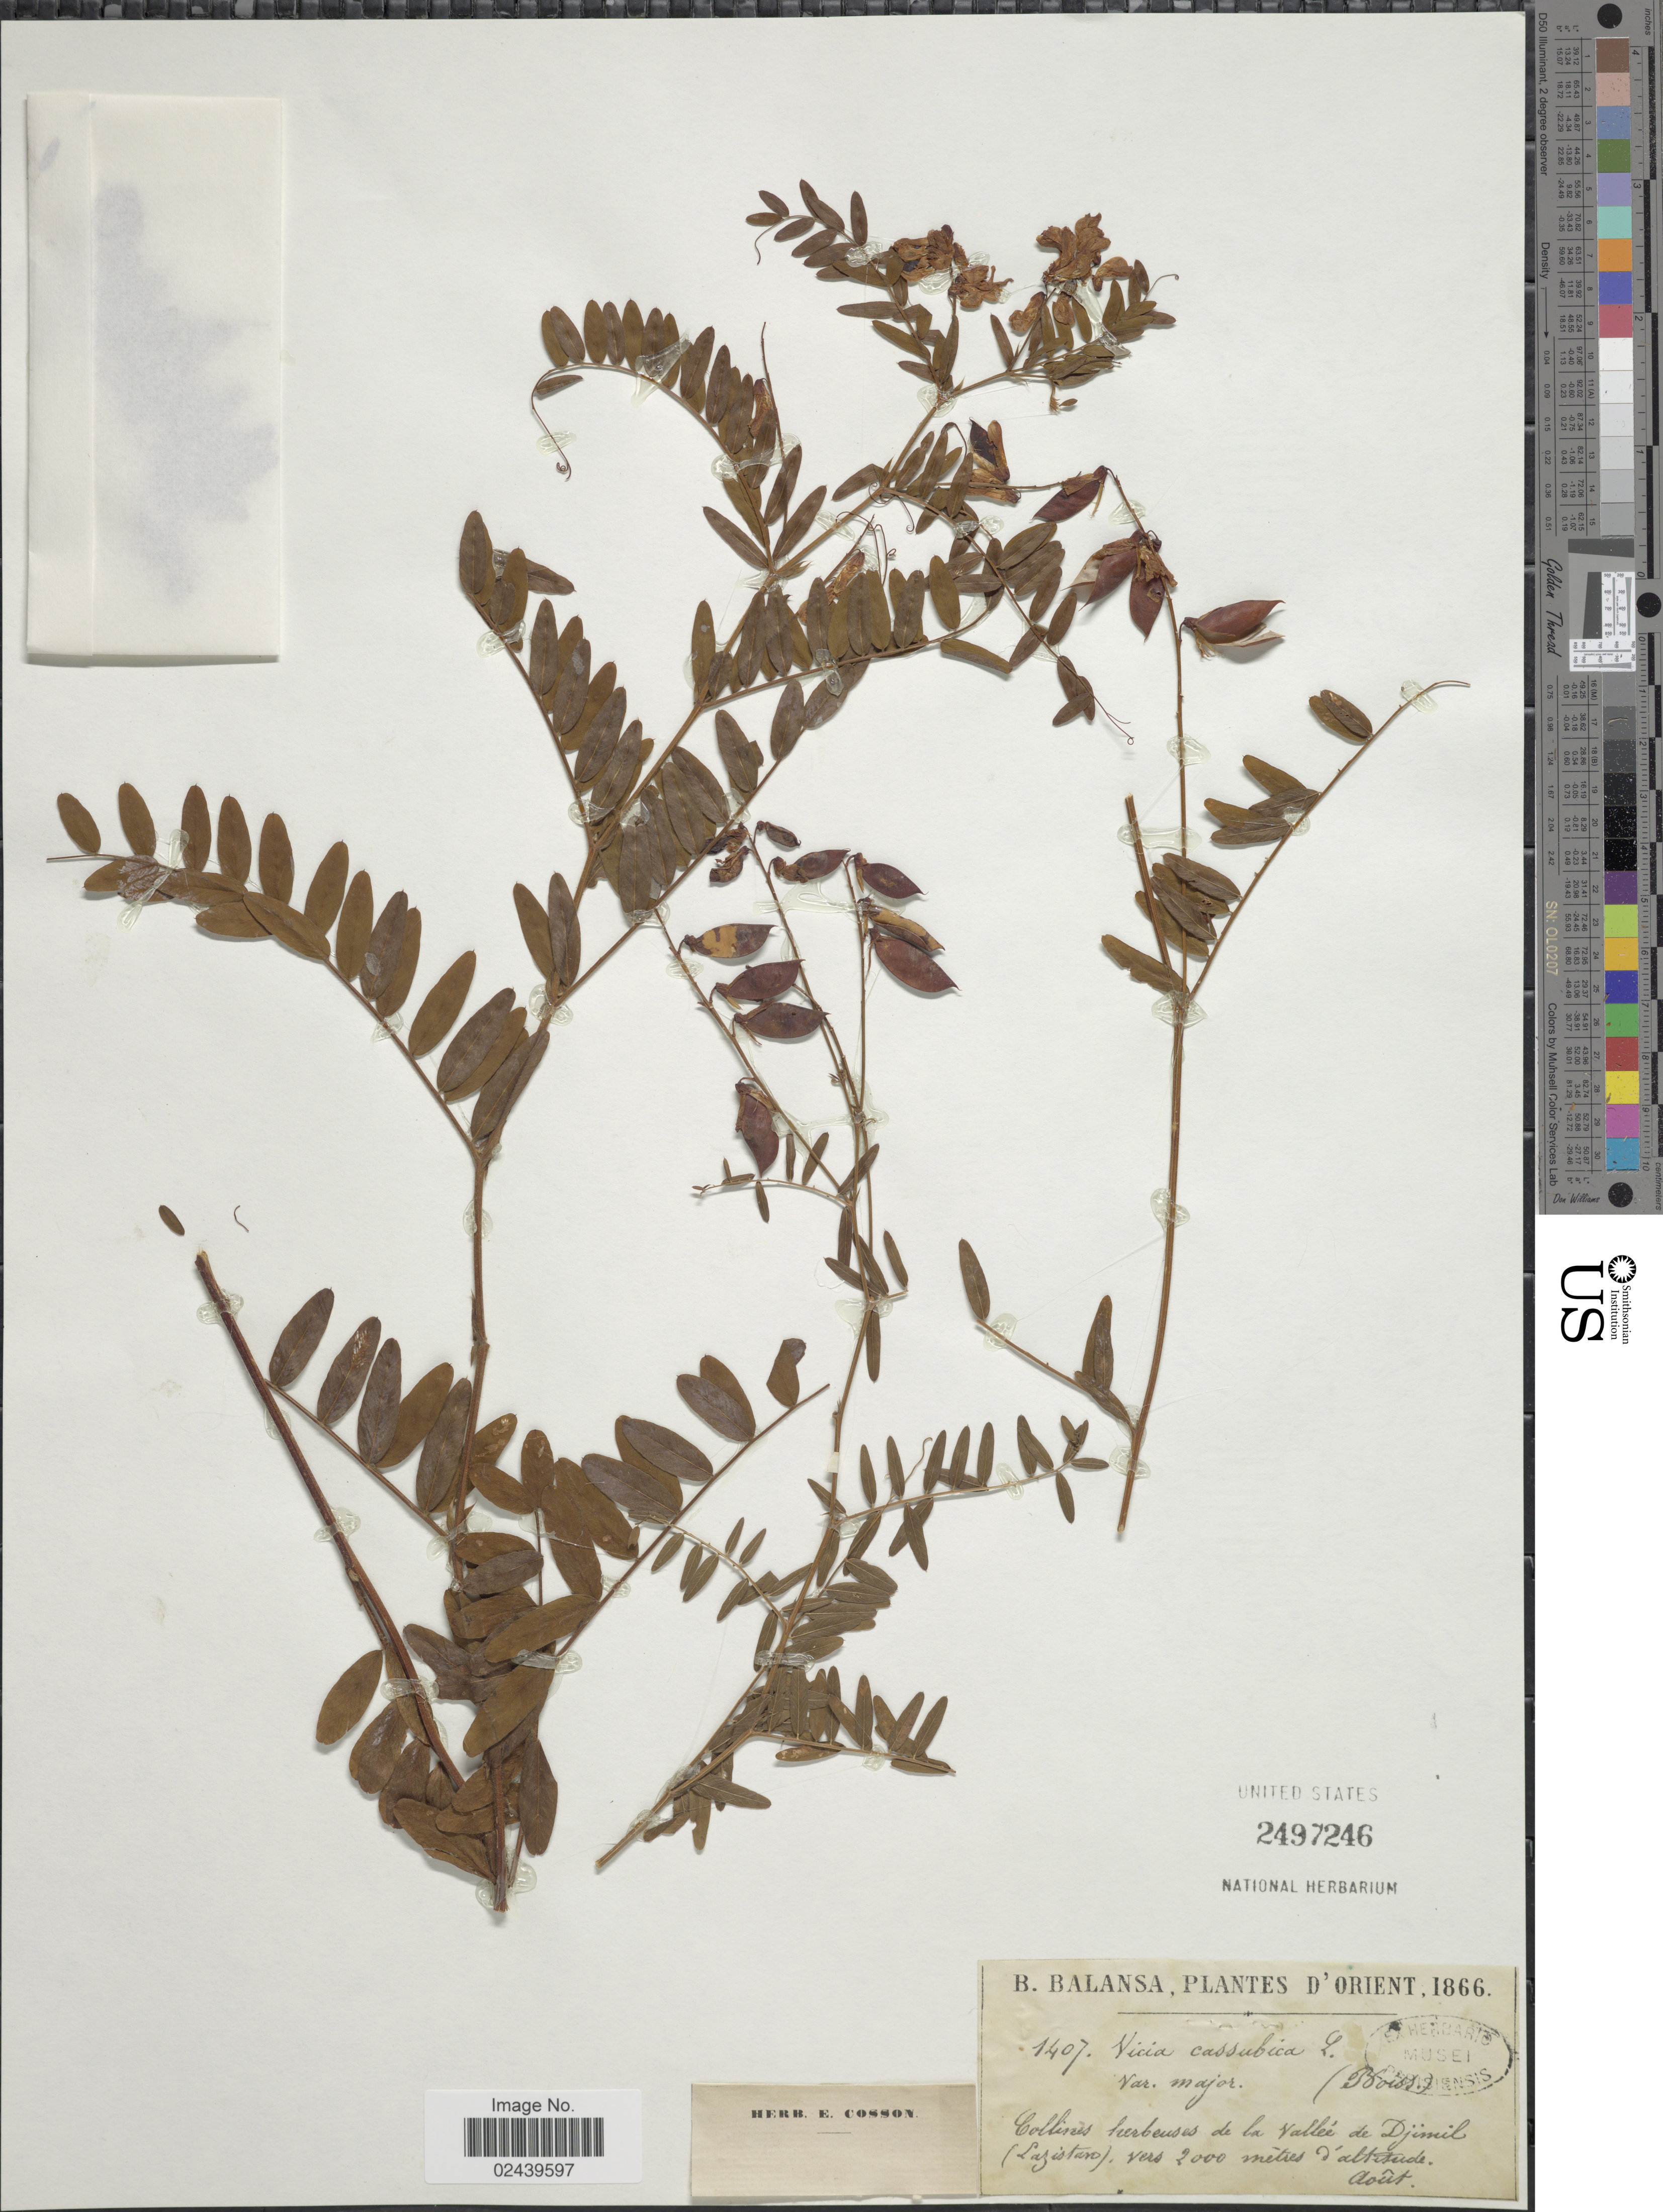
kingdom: Plantae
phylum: Tracheophyta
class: Magnoliopsida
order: Fabales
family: Fabaceae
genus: Vicia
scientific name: Vicia cassubica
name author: L.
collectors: B. Balansa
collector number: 1407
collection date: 1866-08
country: Turkey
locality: D'orient. la vallée de Djimil (Lazistan) [interpreted]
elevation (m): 2000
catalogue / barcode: US 2497246